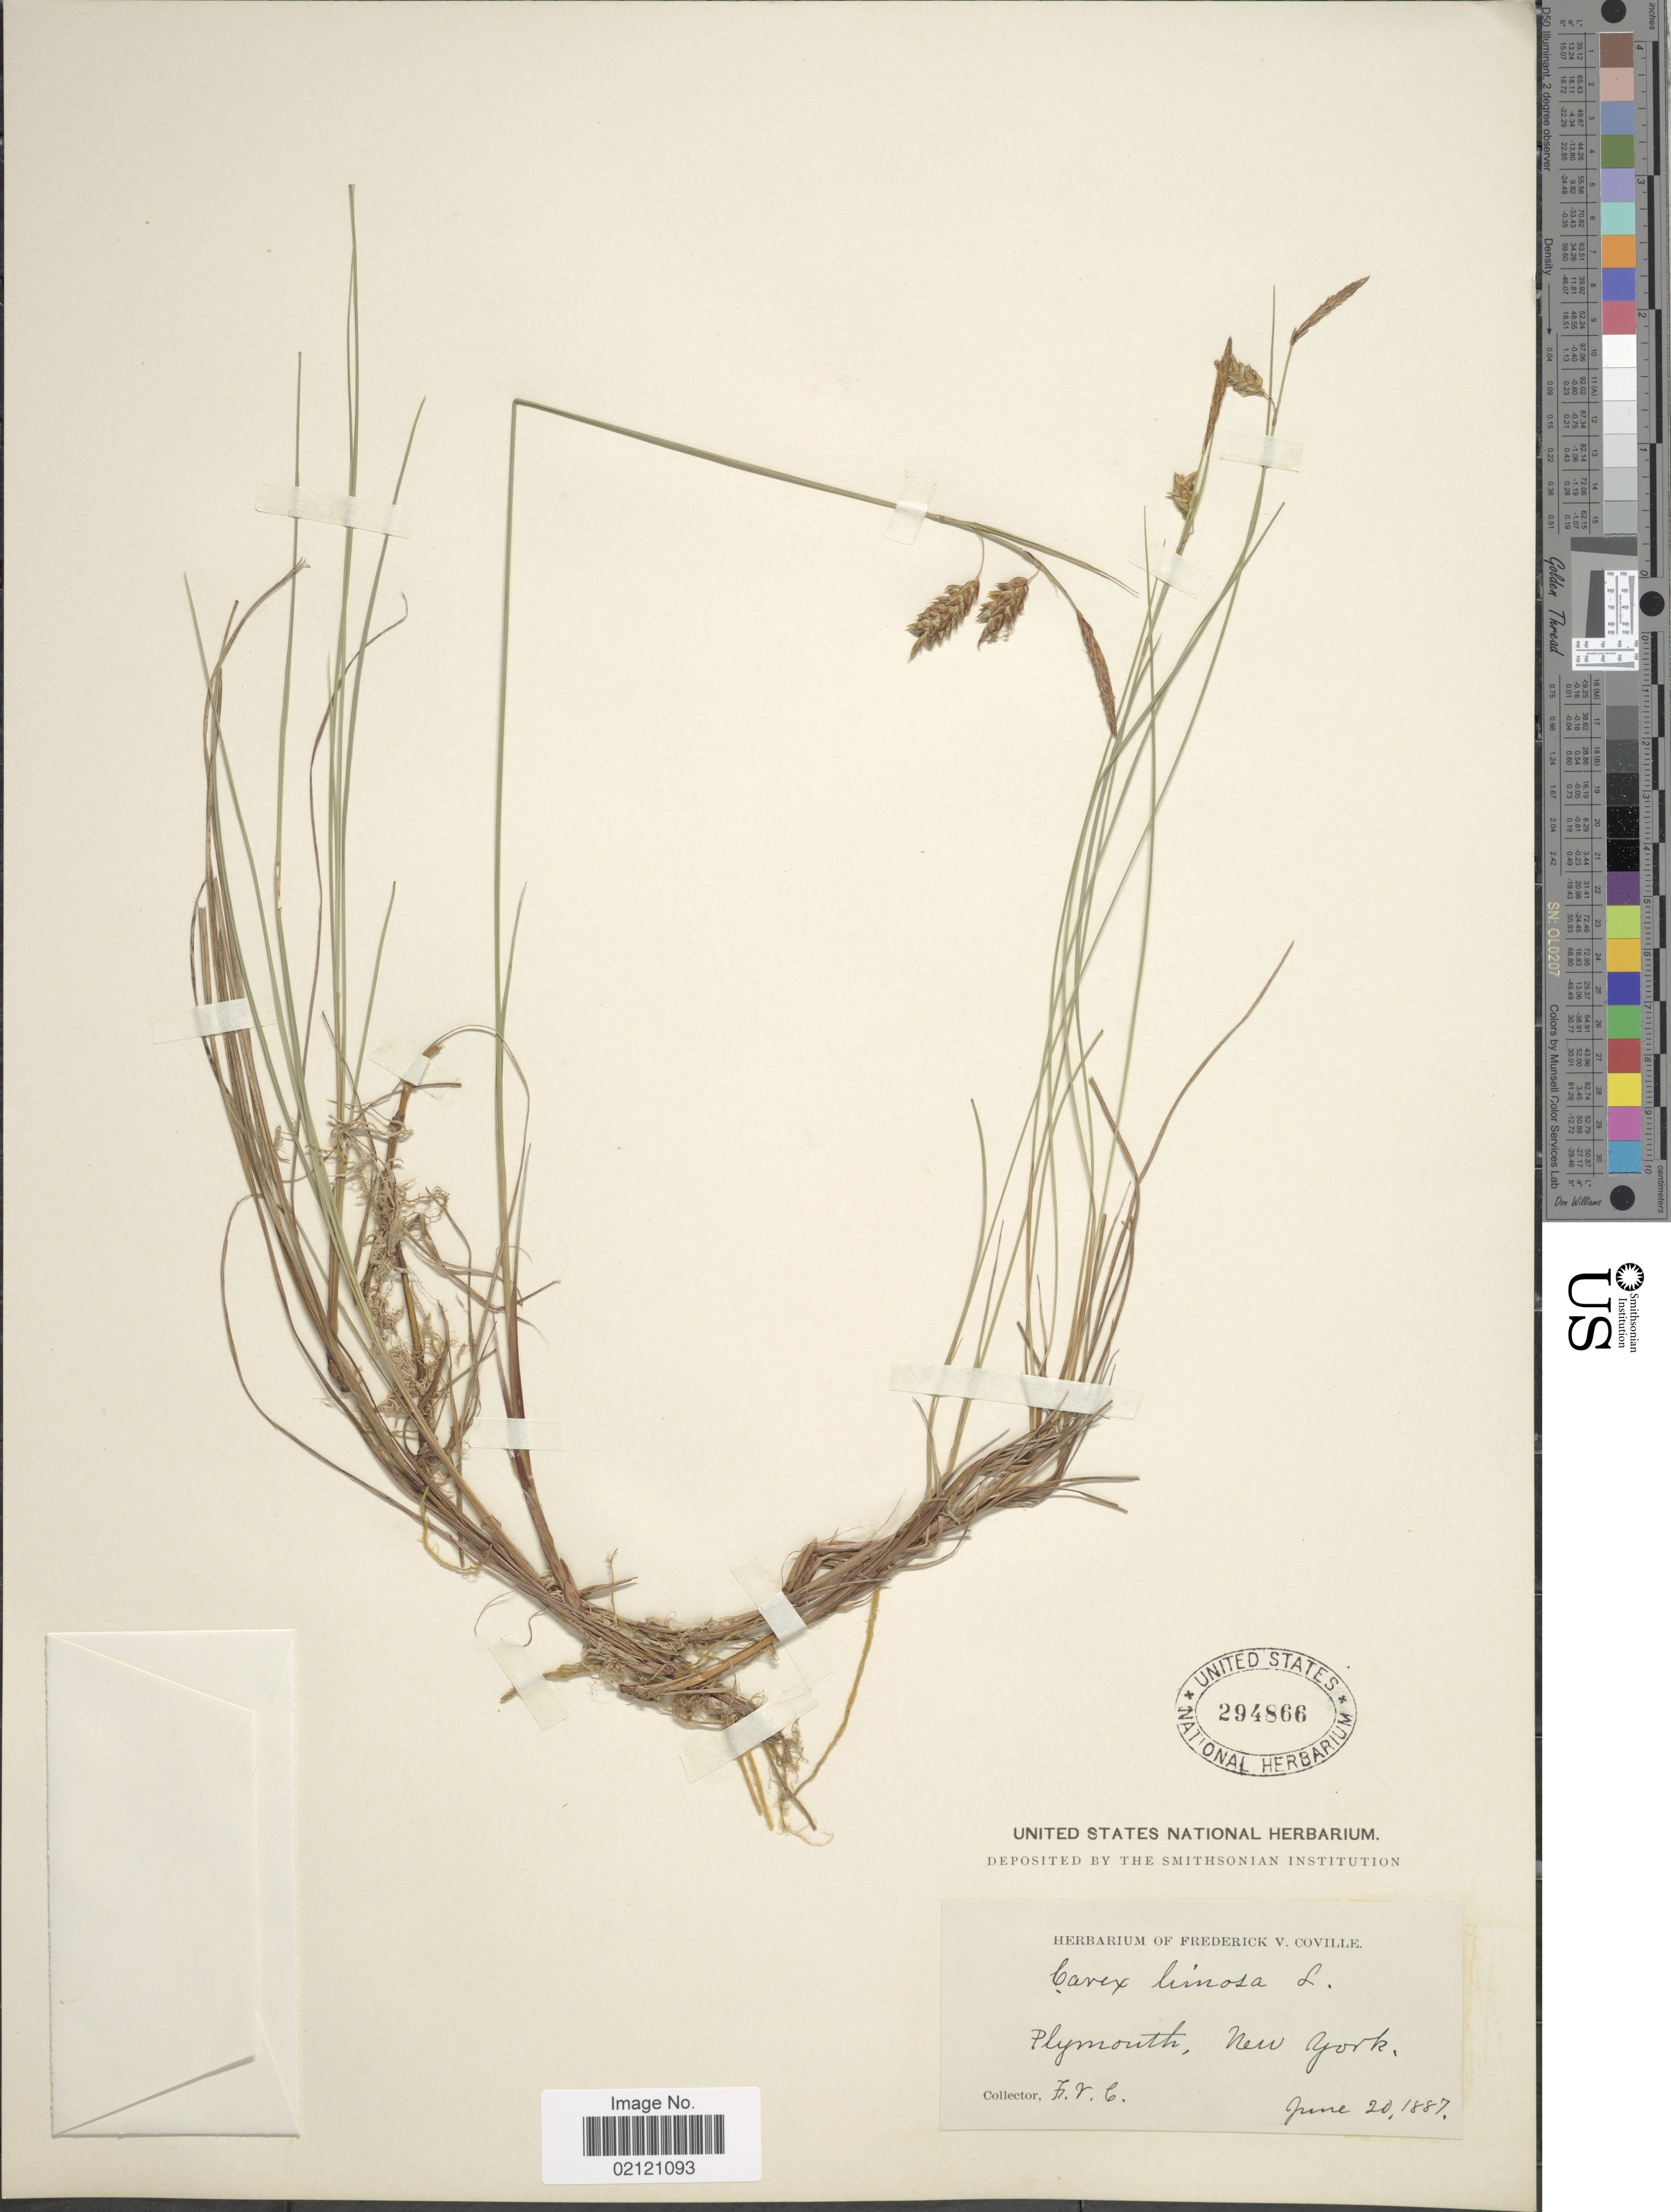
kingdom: Plantae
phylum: Tracheophyta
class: Liliopsida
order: Poales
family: Cyperaceae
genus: Carex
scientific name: Carex limosa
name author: L.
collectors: F. V. Coville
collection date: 1887-06-20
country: United States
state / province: New York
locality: Plymouth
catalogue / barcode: US 294866